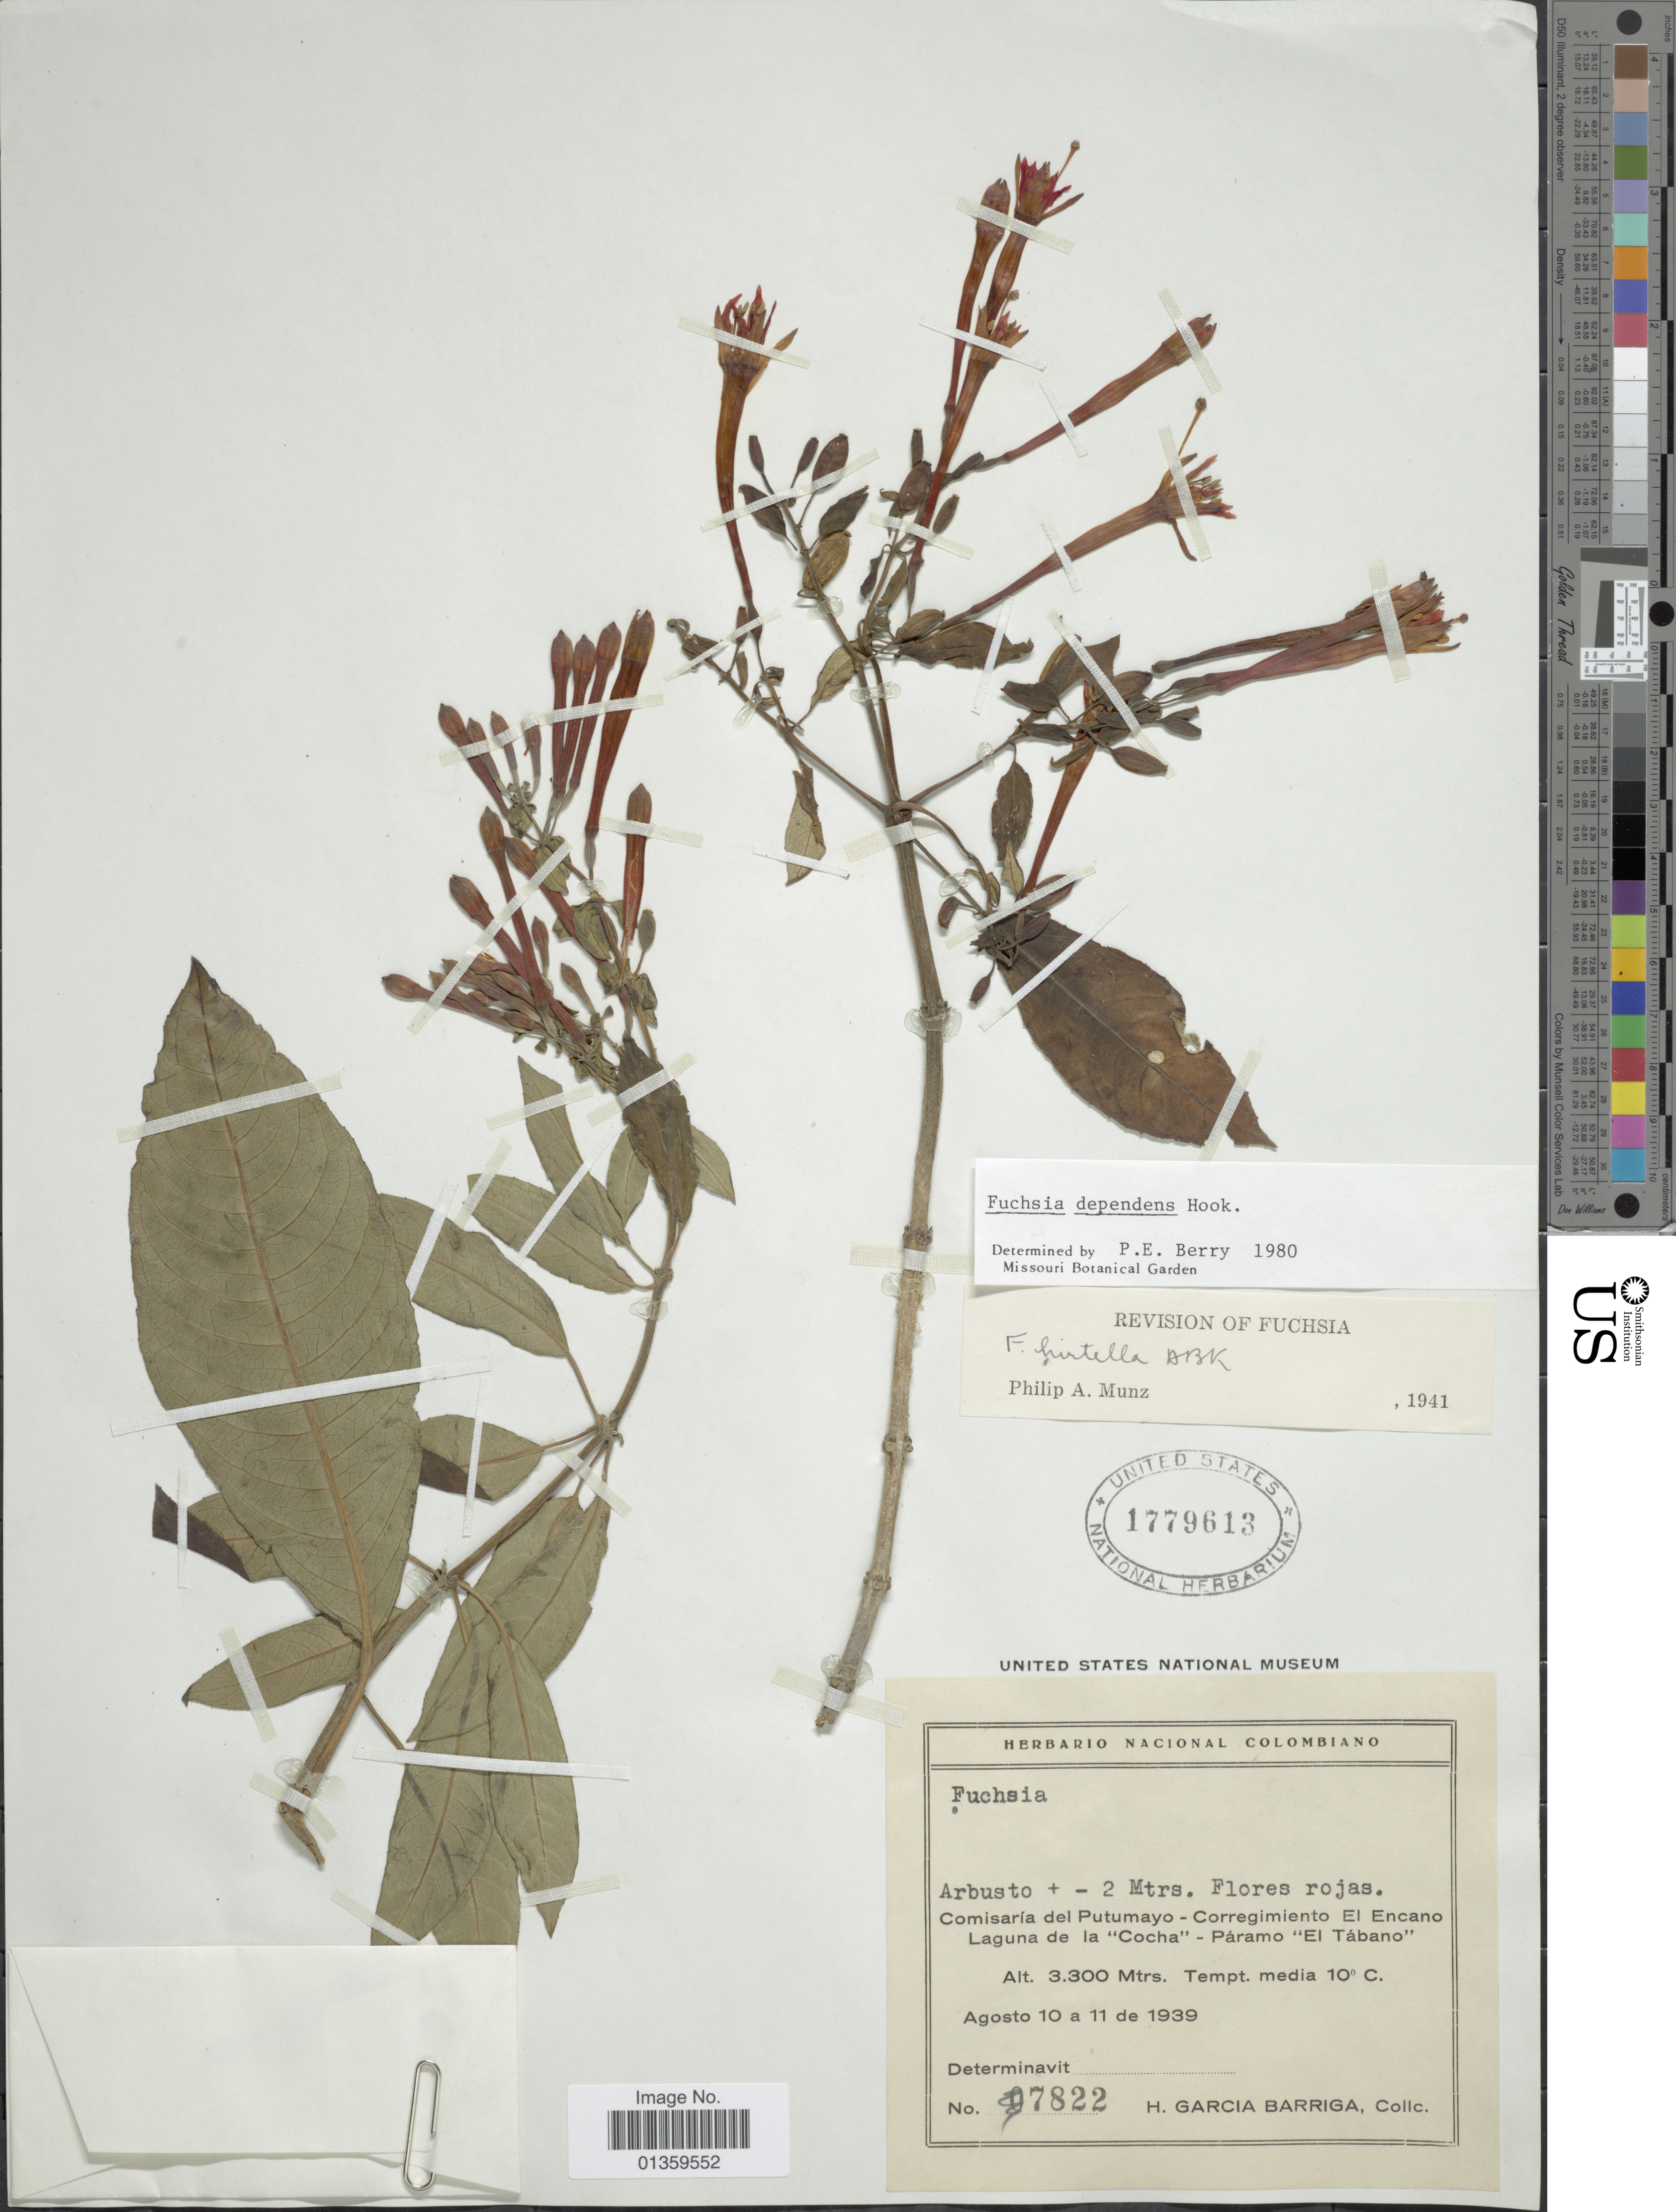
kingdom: Plantae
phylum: Tracheophyta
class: Magnoliopsida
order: Myrtales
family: Onagraceae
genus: Fuchsia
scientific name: Fuchsia dependens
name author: Hook.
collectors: H. García Barriga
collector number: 7822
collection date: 1939-08-10/1939-08-11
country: Colombia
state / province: Putumayo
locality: Corregimiento El Encano Laguna de la "Cocha" - Páramo "El Tábano"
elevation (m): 3300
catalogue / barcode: US 1779613